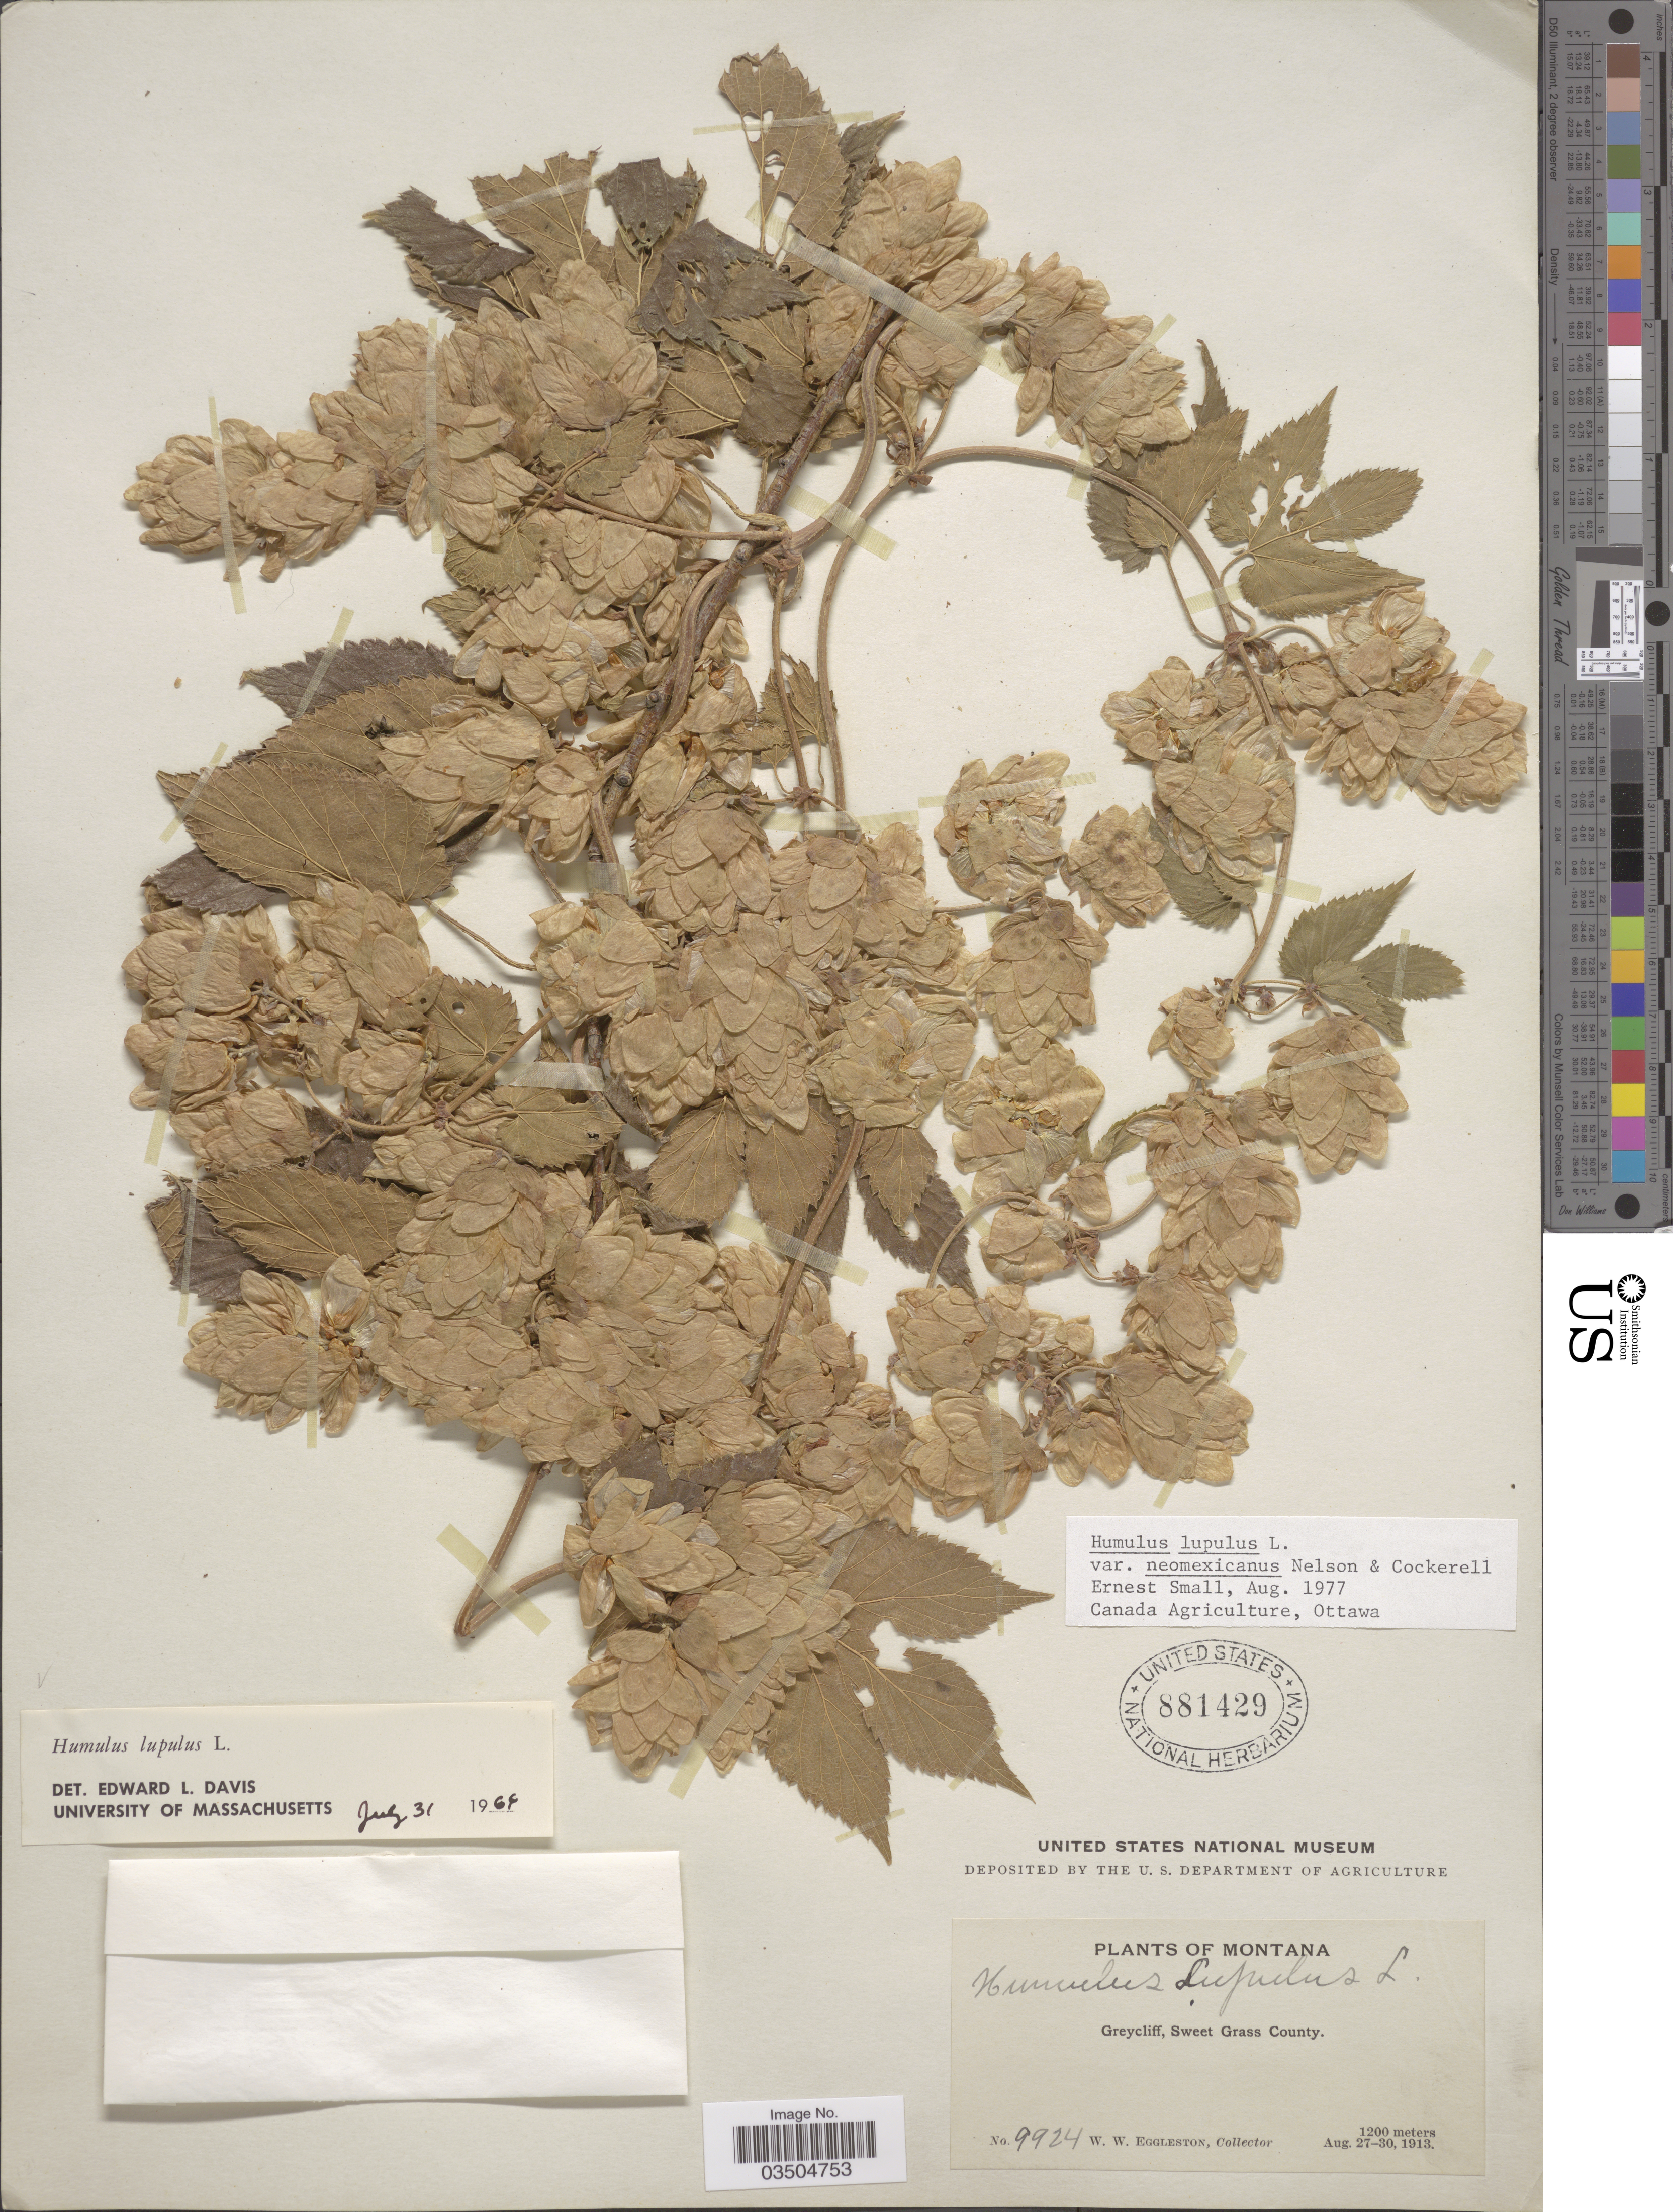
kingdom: Plantae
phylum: Tracheophyta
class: Magnoliopsida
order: Rosales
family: Cannabaceae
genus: Humulus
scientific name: Humulus neomexicanus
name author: (A. Nelson & Cockerell) Rydb.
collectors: W. W. Eggleston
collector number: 9924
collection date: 1913-08-27/1913-08-30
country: United States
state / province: Montana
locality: Greyclliff, Sweet Grass County.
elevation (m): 1200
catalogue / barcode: US 881429